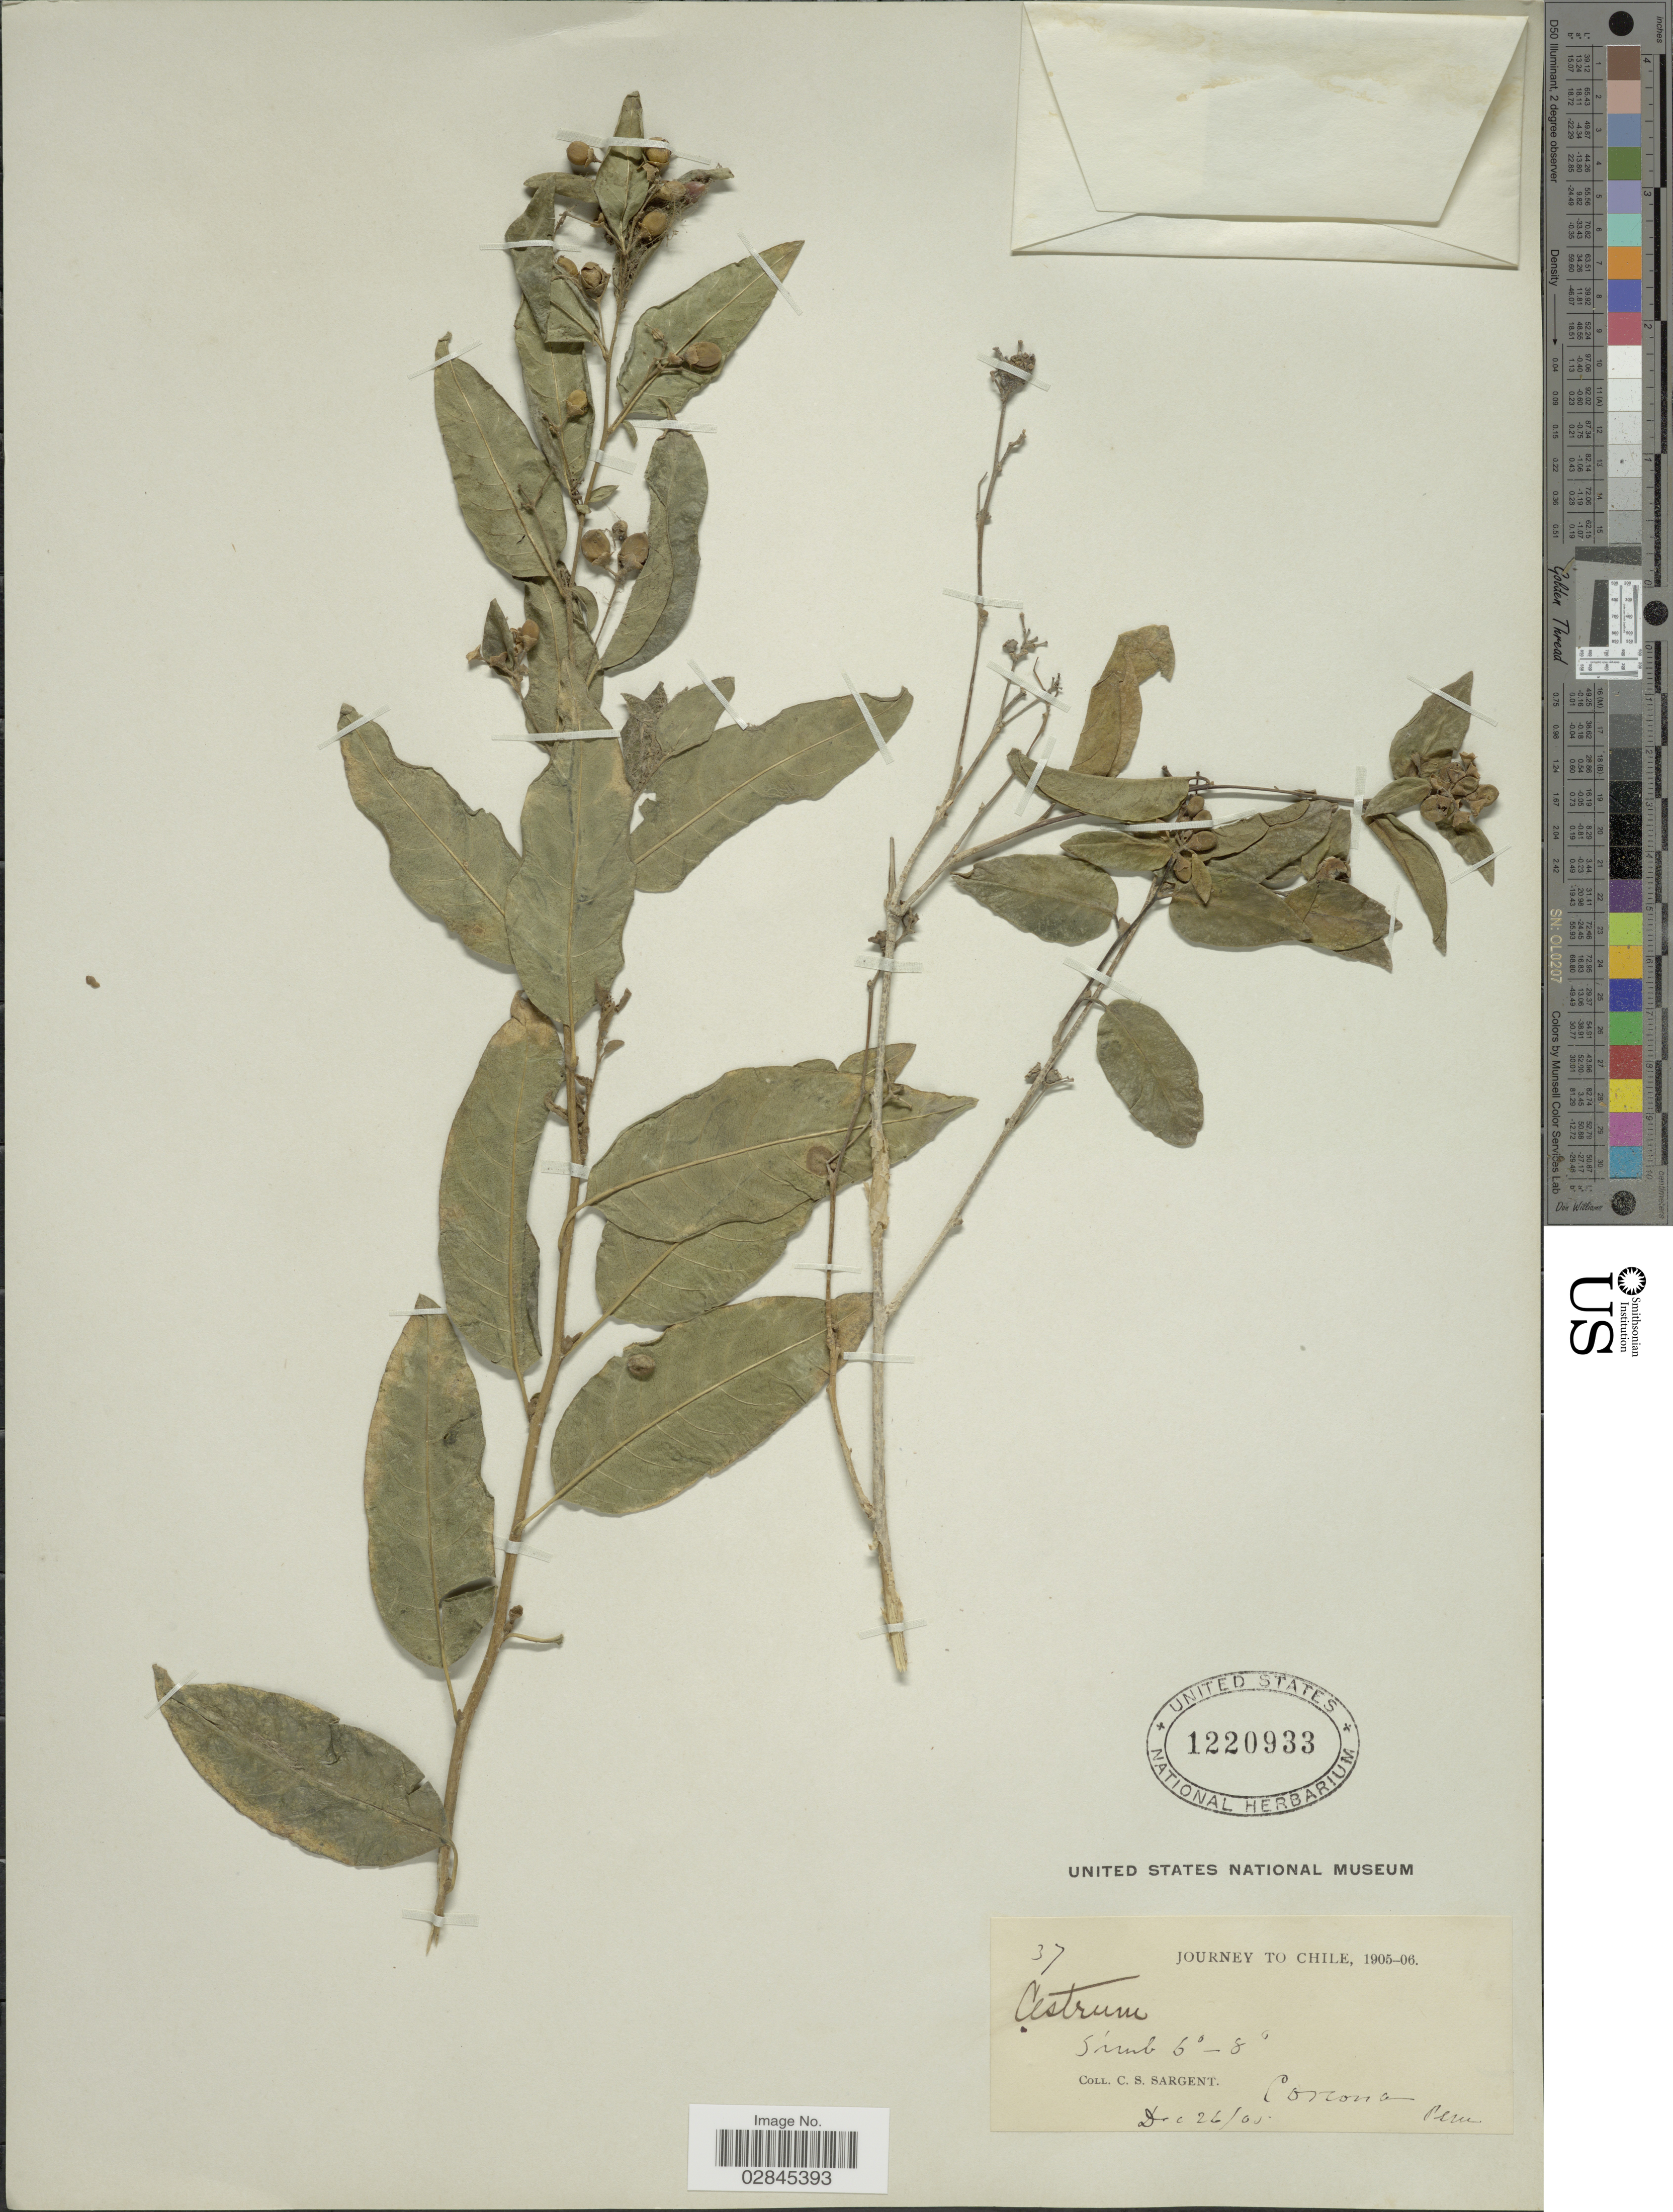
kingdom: Plantae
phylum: Tracheophyta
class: Magnoliopsida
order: Solanales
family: Solanaceae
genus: Cestrum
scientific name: Cestrum auriculatum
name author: L'Hér.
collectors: C. S. Sargent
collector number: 37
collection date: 1905-12-26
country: Peru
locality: Corcona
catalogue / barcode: US 1220933